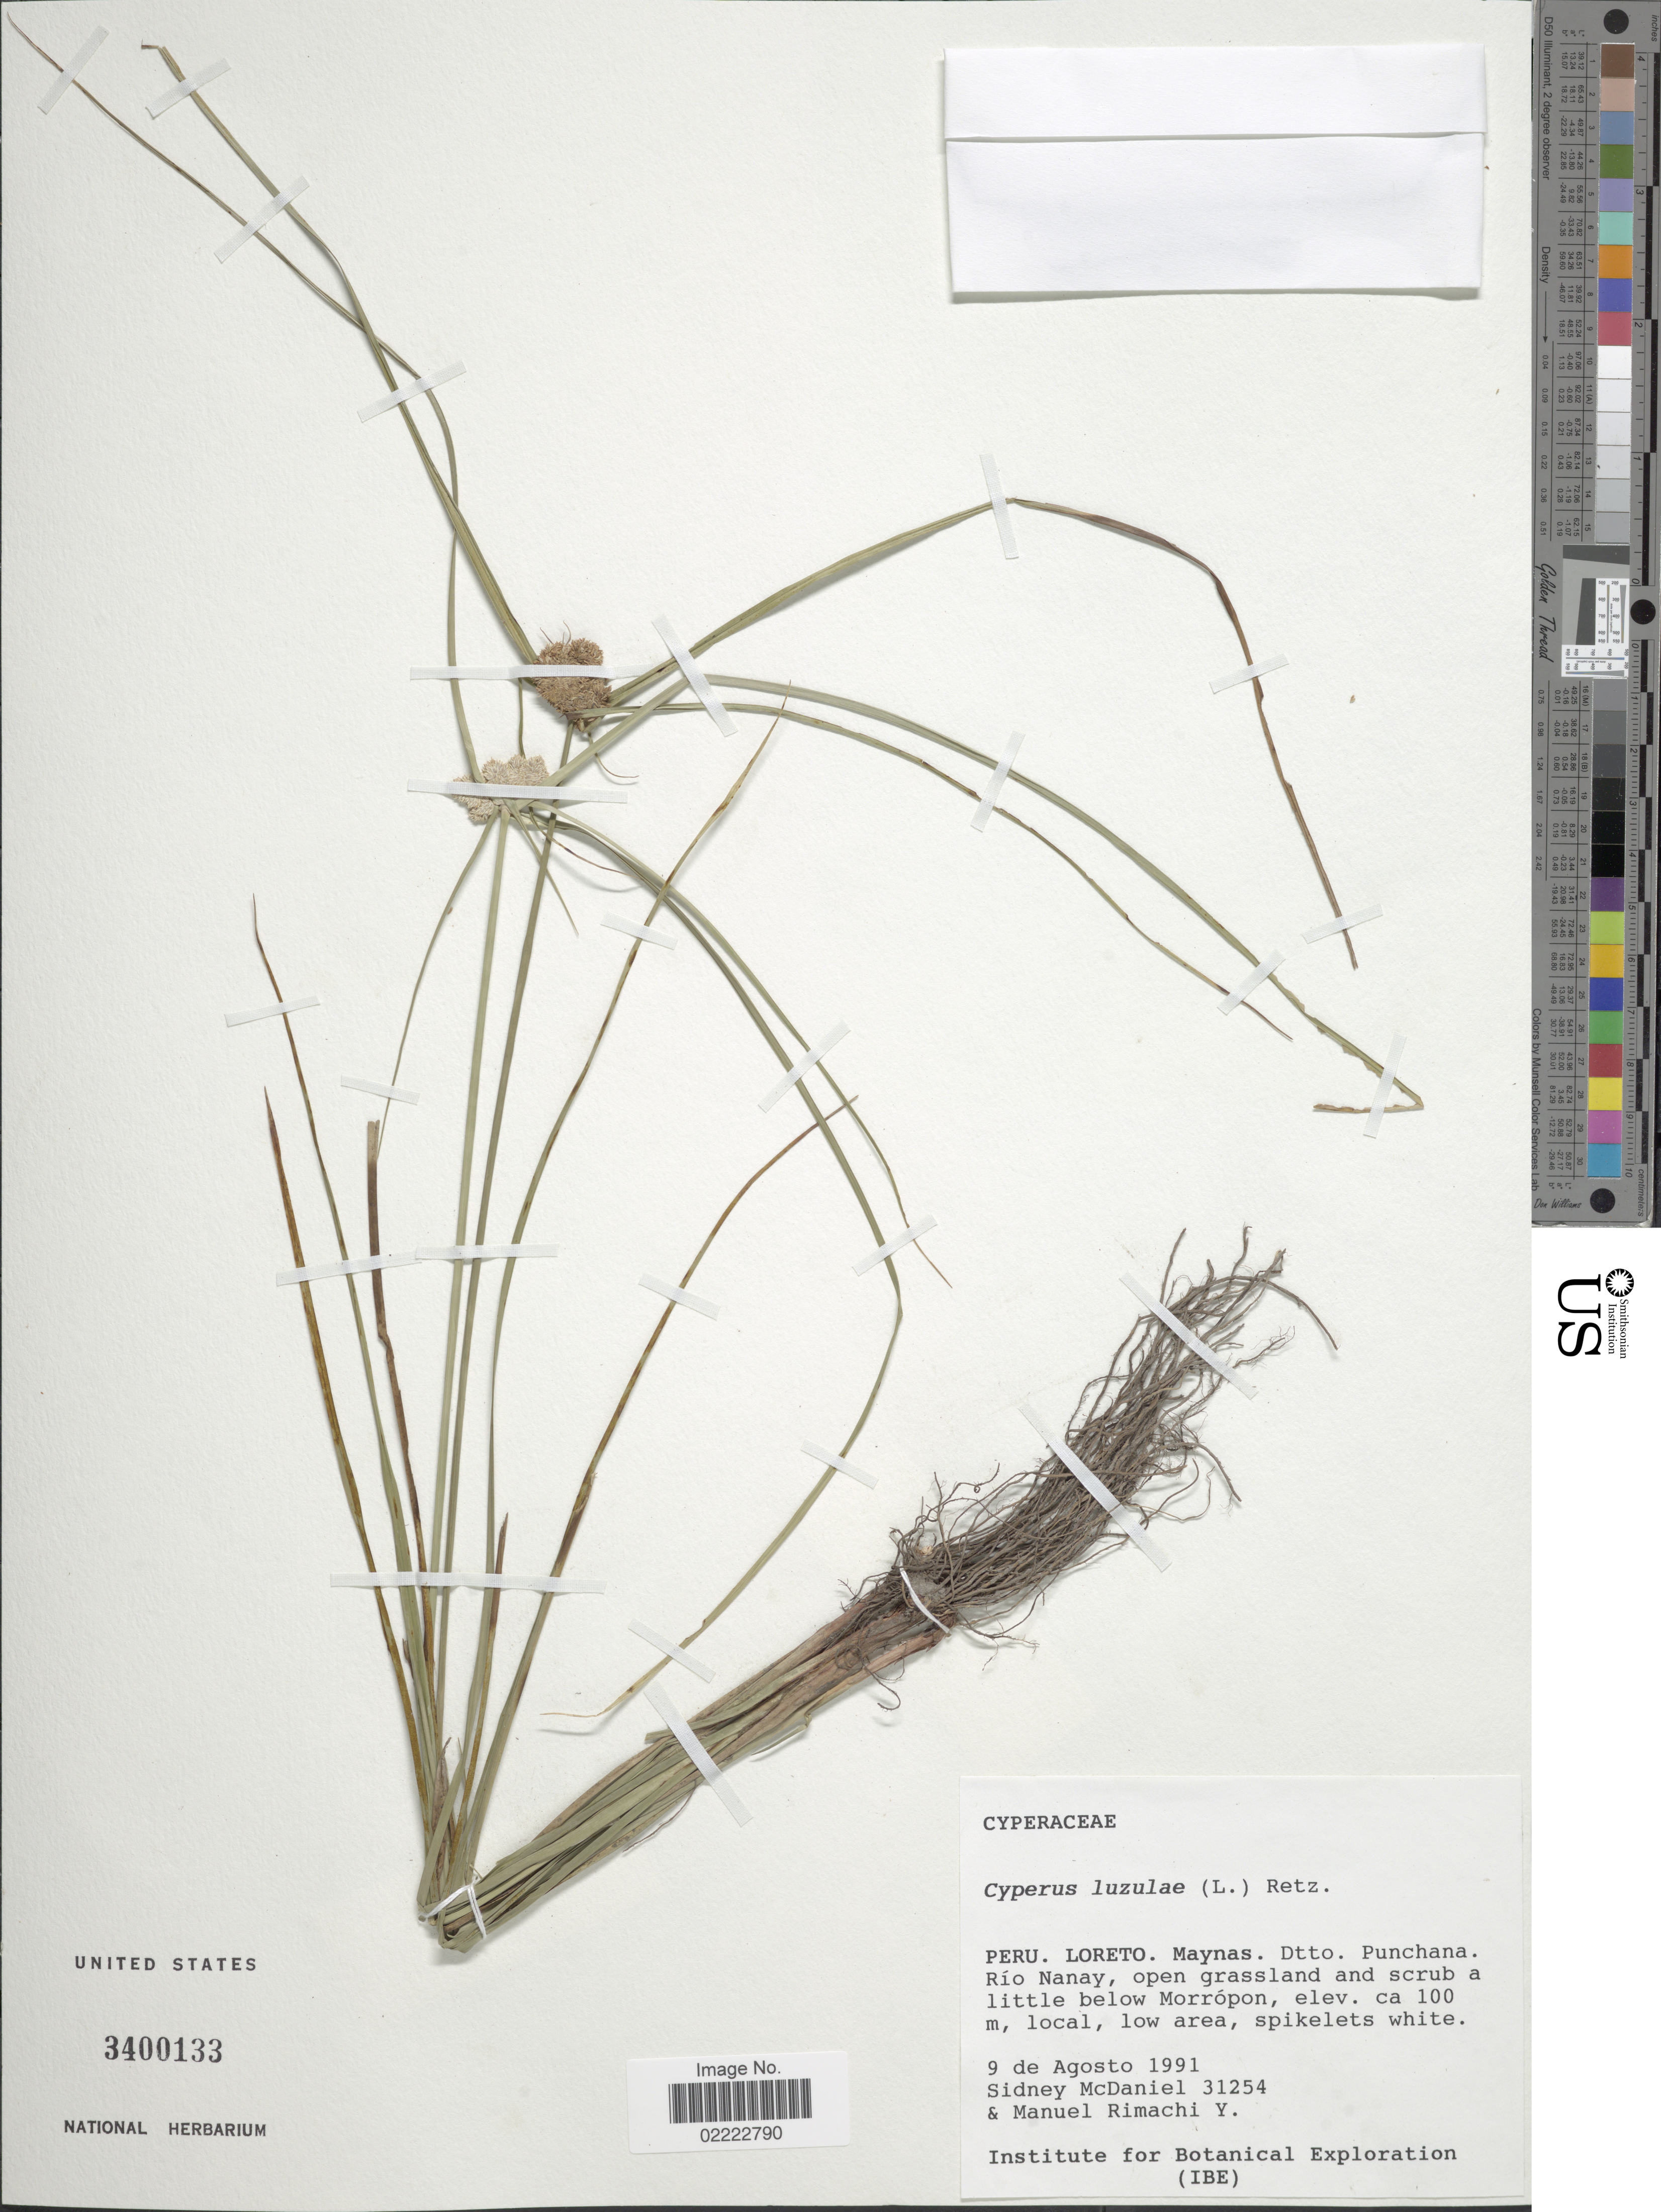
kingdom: Plantae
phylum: Tracheophyta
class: Liliopsida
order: Poales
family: Cyperaceae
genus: Cyperus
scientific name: Cyperus luzulae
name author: (L.) Rottb. ex Retz.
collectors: S. McDaniel & M. Rimachi Y.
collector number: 31254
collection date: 1991-08-09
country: Peru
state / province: Loreto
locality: Maynas. Dtto Punchana, Río Nanay, open grassland and scrub a little below Morrópon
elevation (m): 100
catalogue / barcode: US 3400133